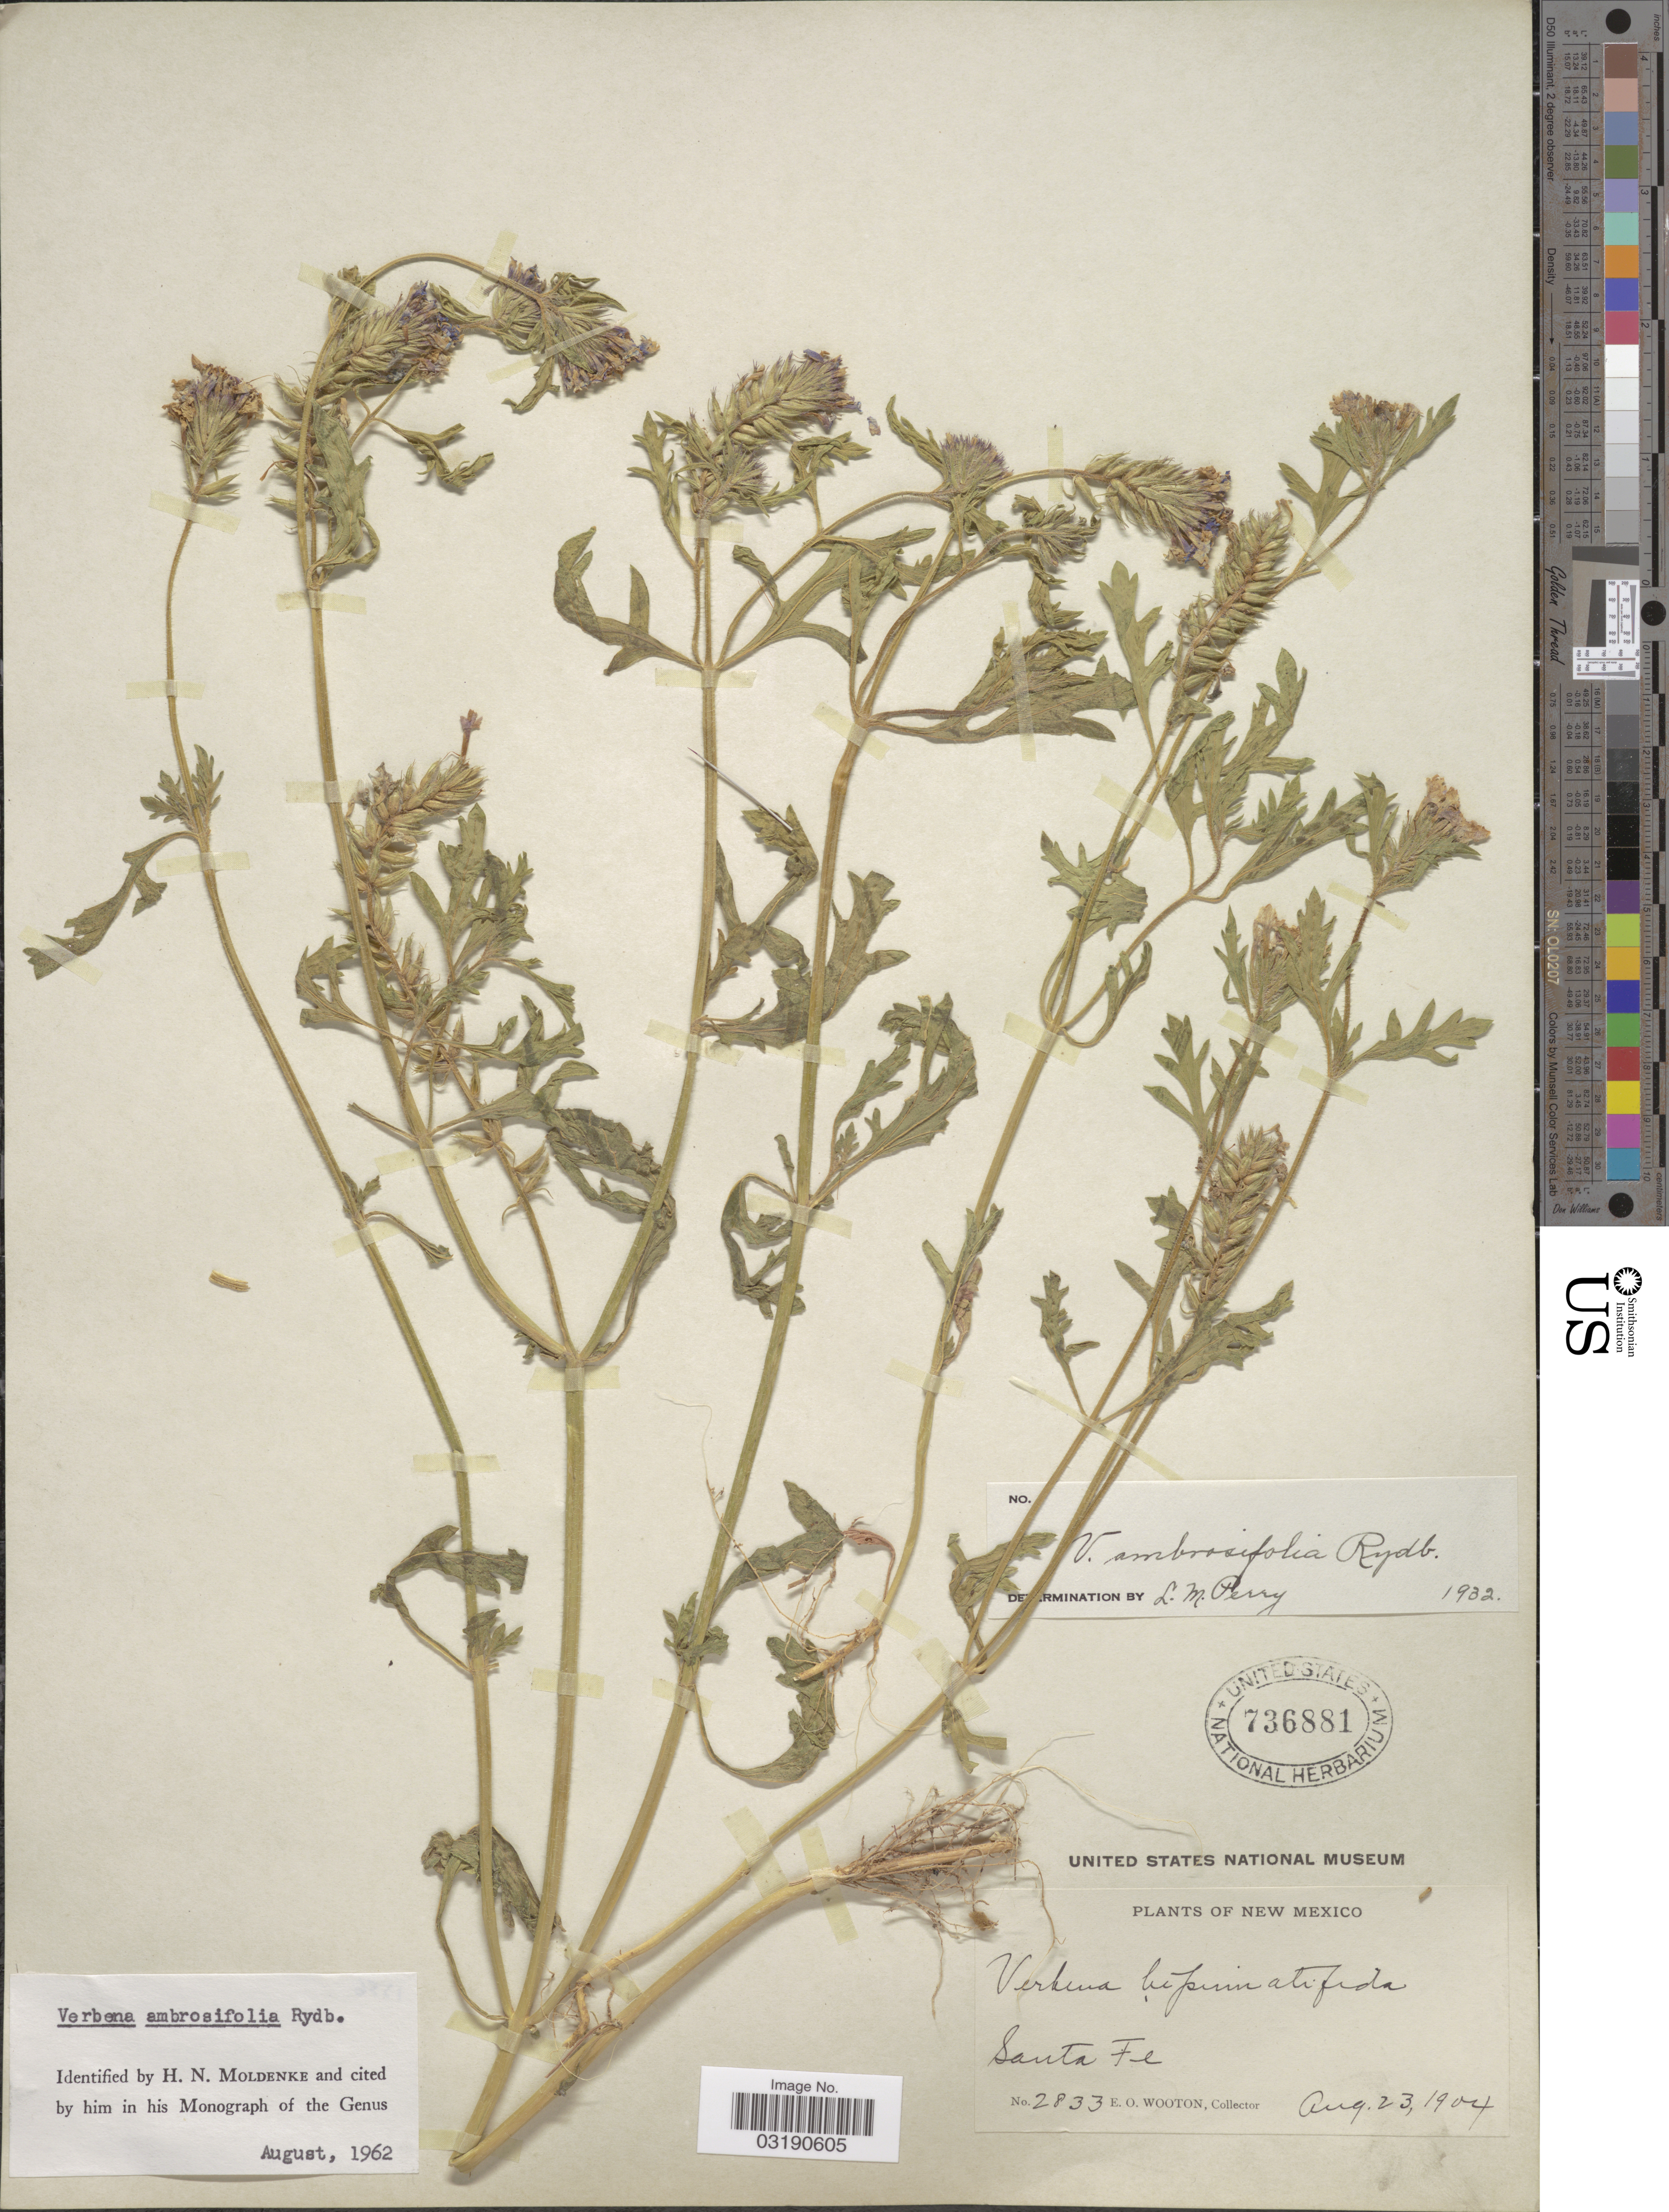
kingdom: Plantae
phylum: Tracheophyta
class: Magnoliopsida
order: Lamiales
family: Verbenaceae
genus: Verbena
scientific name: Verbena ambrosiifolia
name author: Rydb. ex Small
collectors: E. O. Wooton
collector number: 2833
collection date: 1904-08-23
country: United States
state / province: New Mexico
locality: Santa Fe.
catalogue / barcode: US 736881